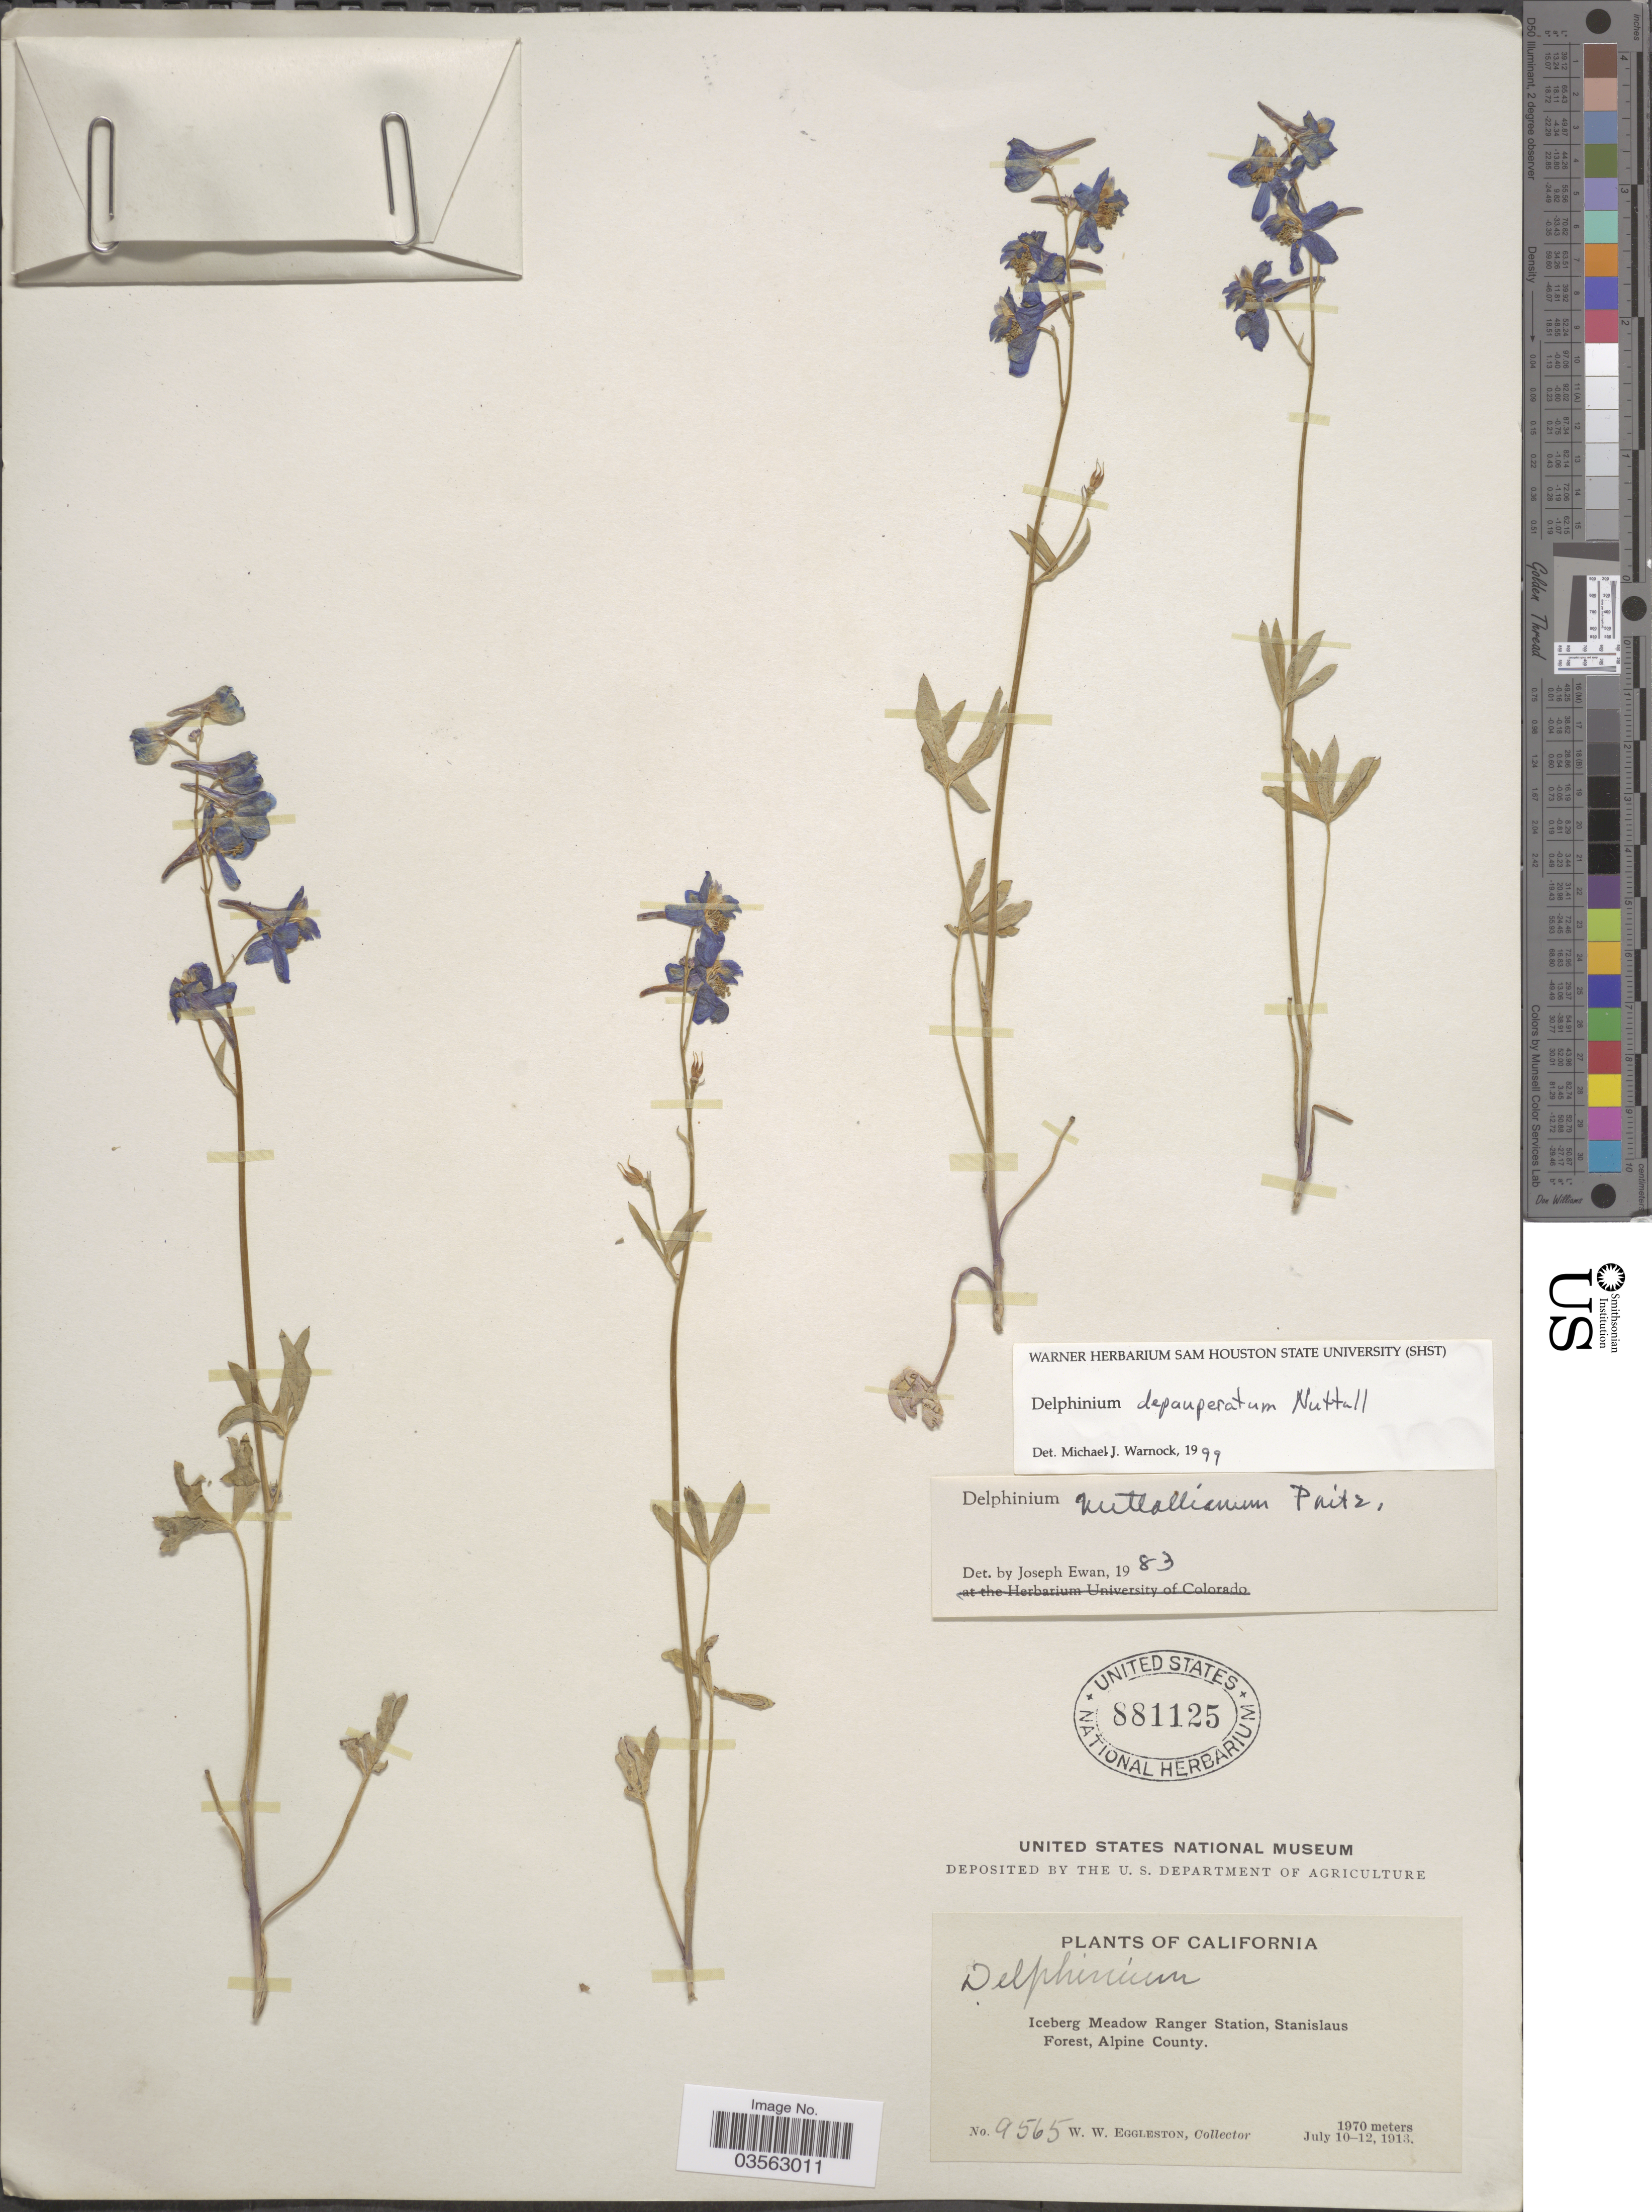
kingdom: Plantae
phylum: Tracheophyta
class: Magnoliopsida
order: Ranunculales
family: Ranunculaceae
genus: Delphinium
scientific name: Delphinium depauperatum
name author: Nutt.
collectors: W. W. Eggleston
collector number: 9565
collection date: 1913-07-10/1913-07-12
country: United States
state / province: California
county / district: Alpine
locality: Iceberg Meadow Ranger Station, Stanislaus Forest, Alpine County.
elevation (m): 1970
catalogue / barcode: US 881125